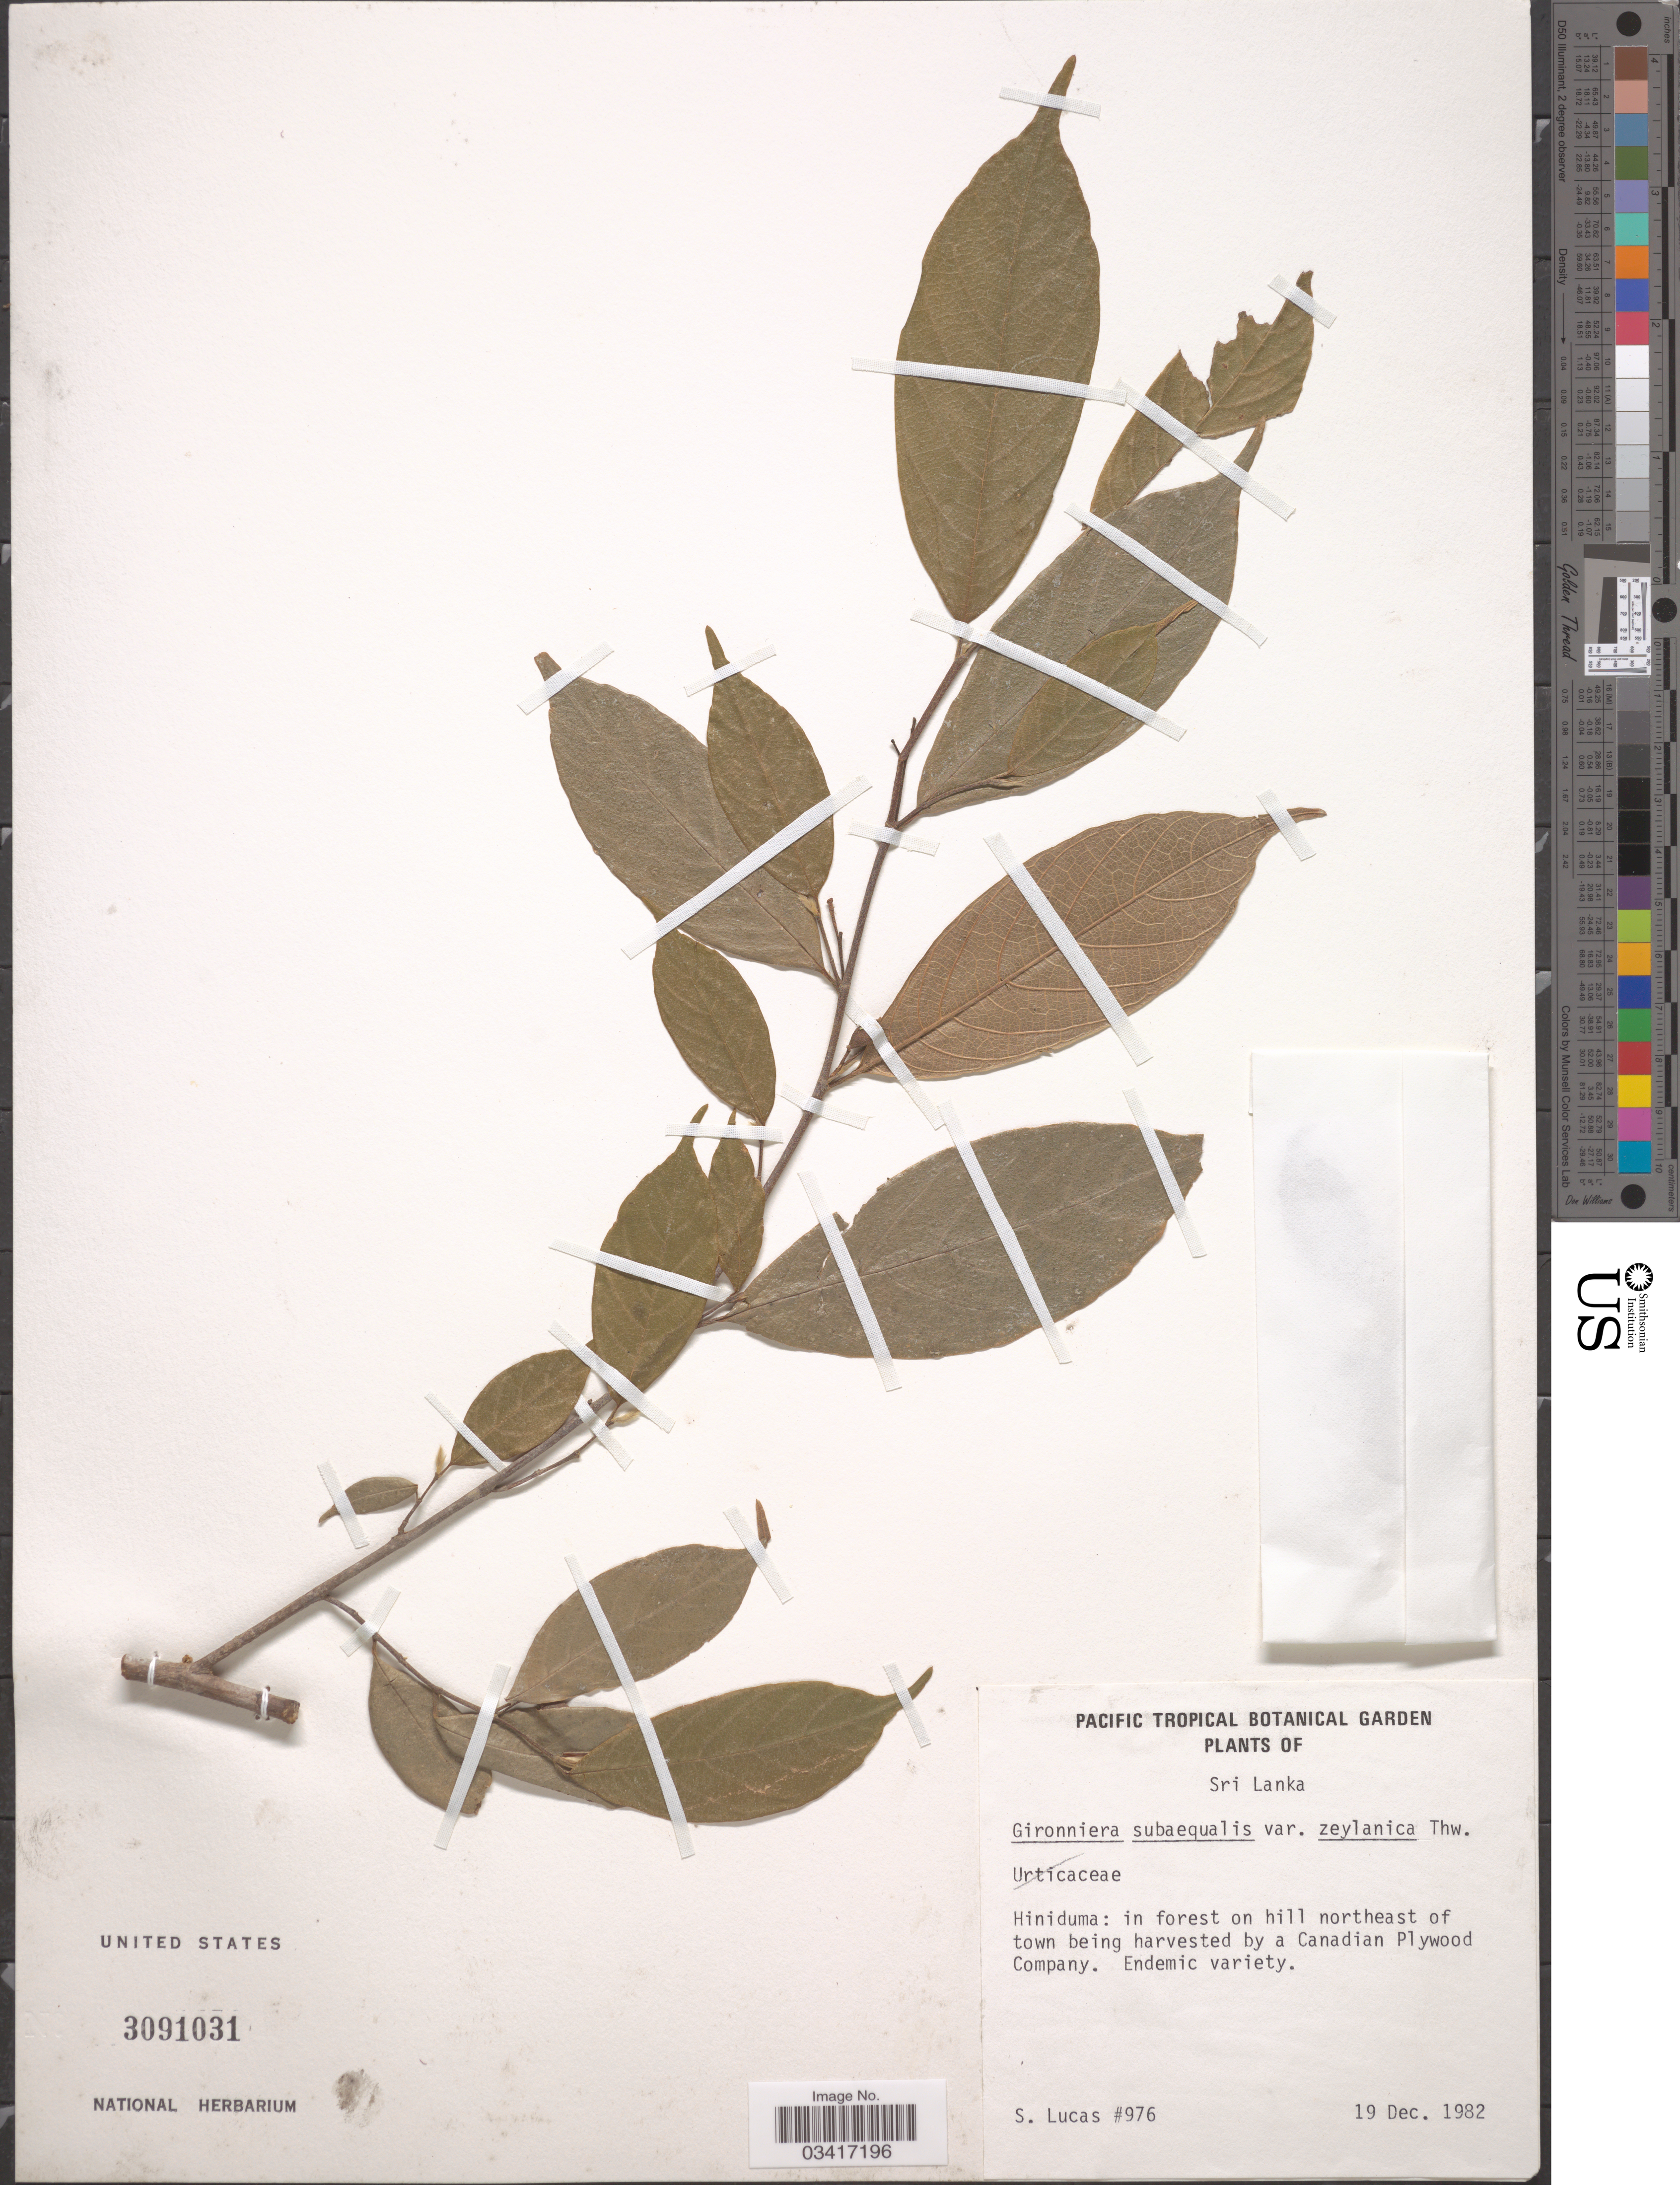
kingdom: Plantae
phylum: Tracheophyta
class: Magnoliopsida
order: Rosales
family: Cannabaceae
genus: Gironniera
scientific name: Gironniera subaequalis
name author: Planch.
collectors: S. Lucas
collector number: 976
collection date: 1982-12-19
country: Sri Lanka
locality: Hiniduma: in forest on hill northeast of town being harvested by a Canadian Plywood Company.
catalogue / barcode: US 3091031